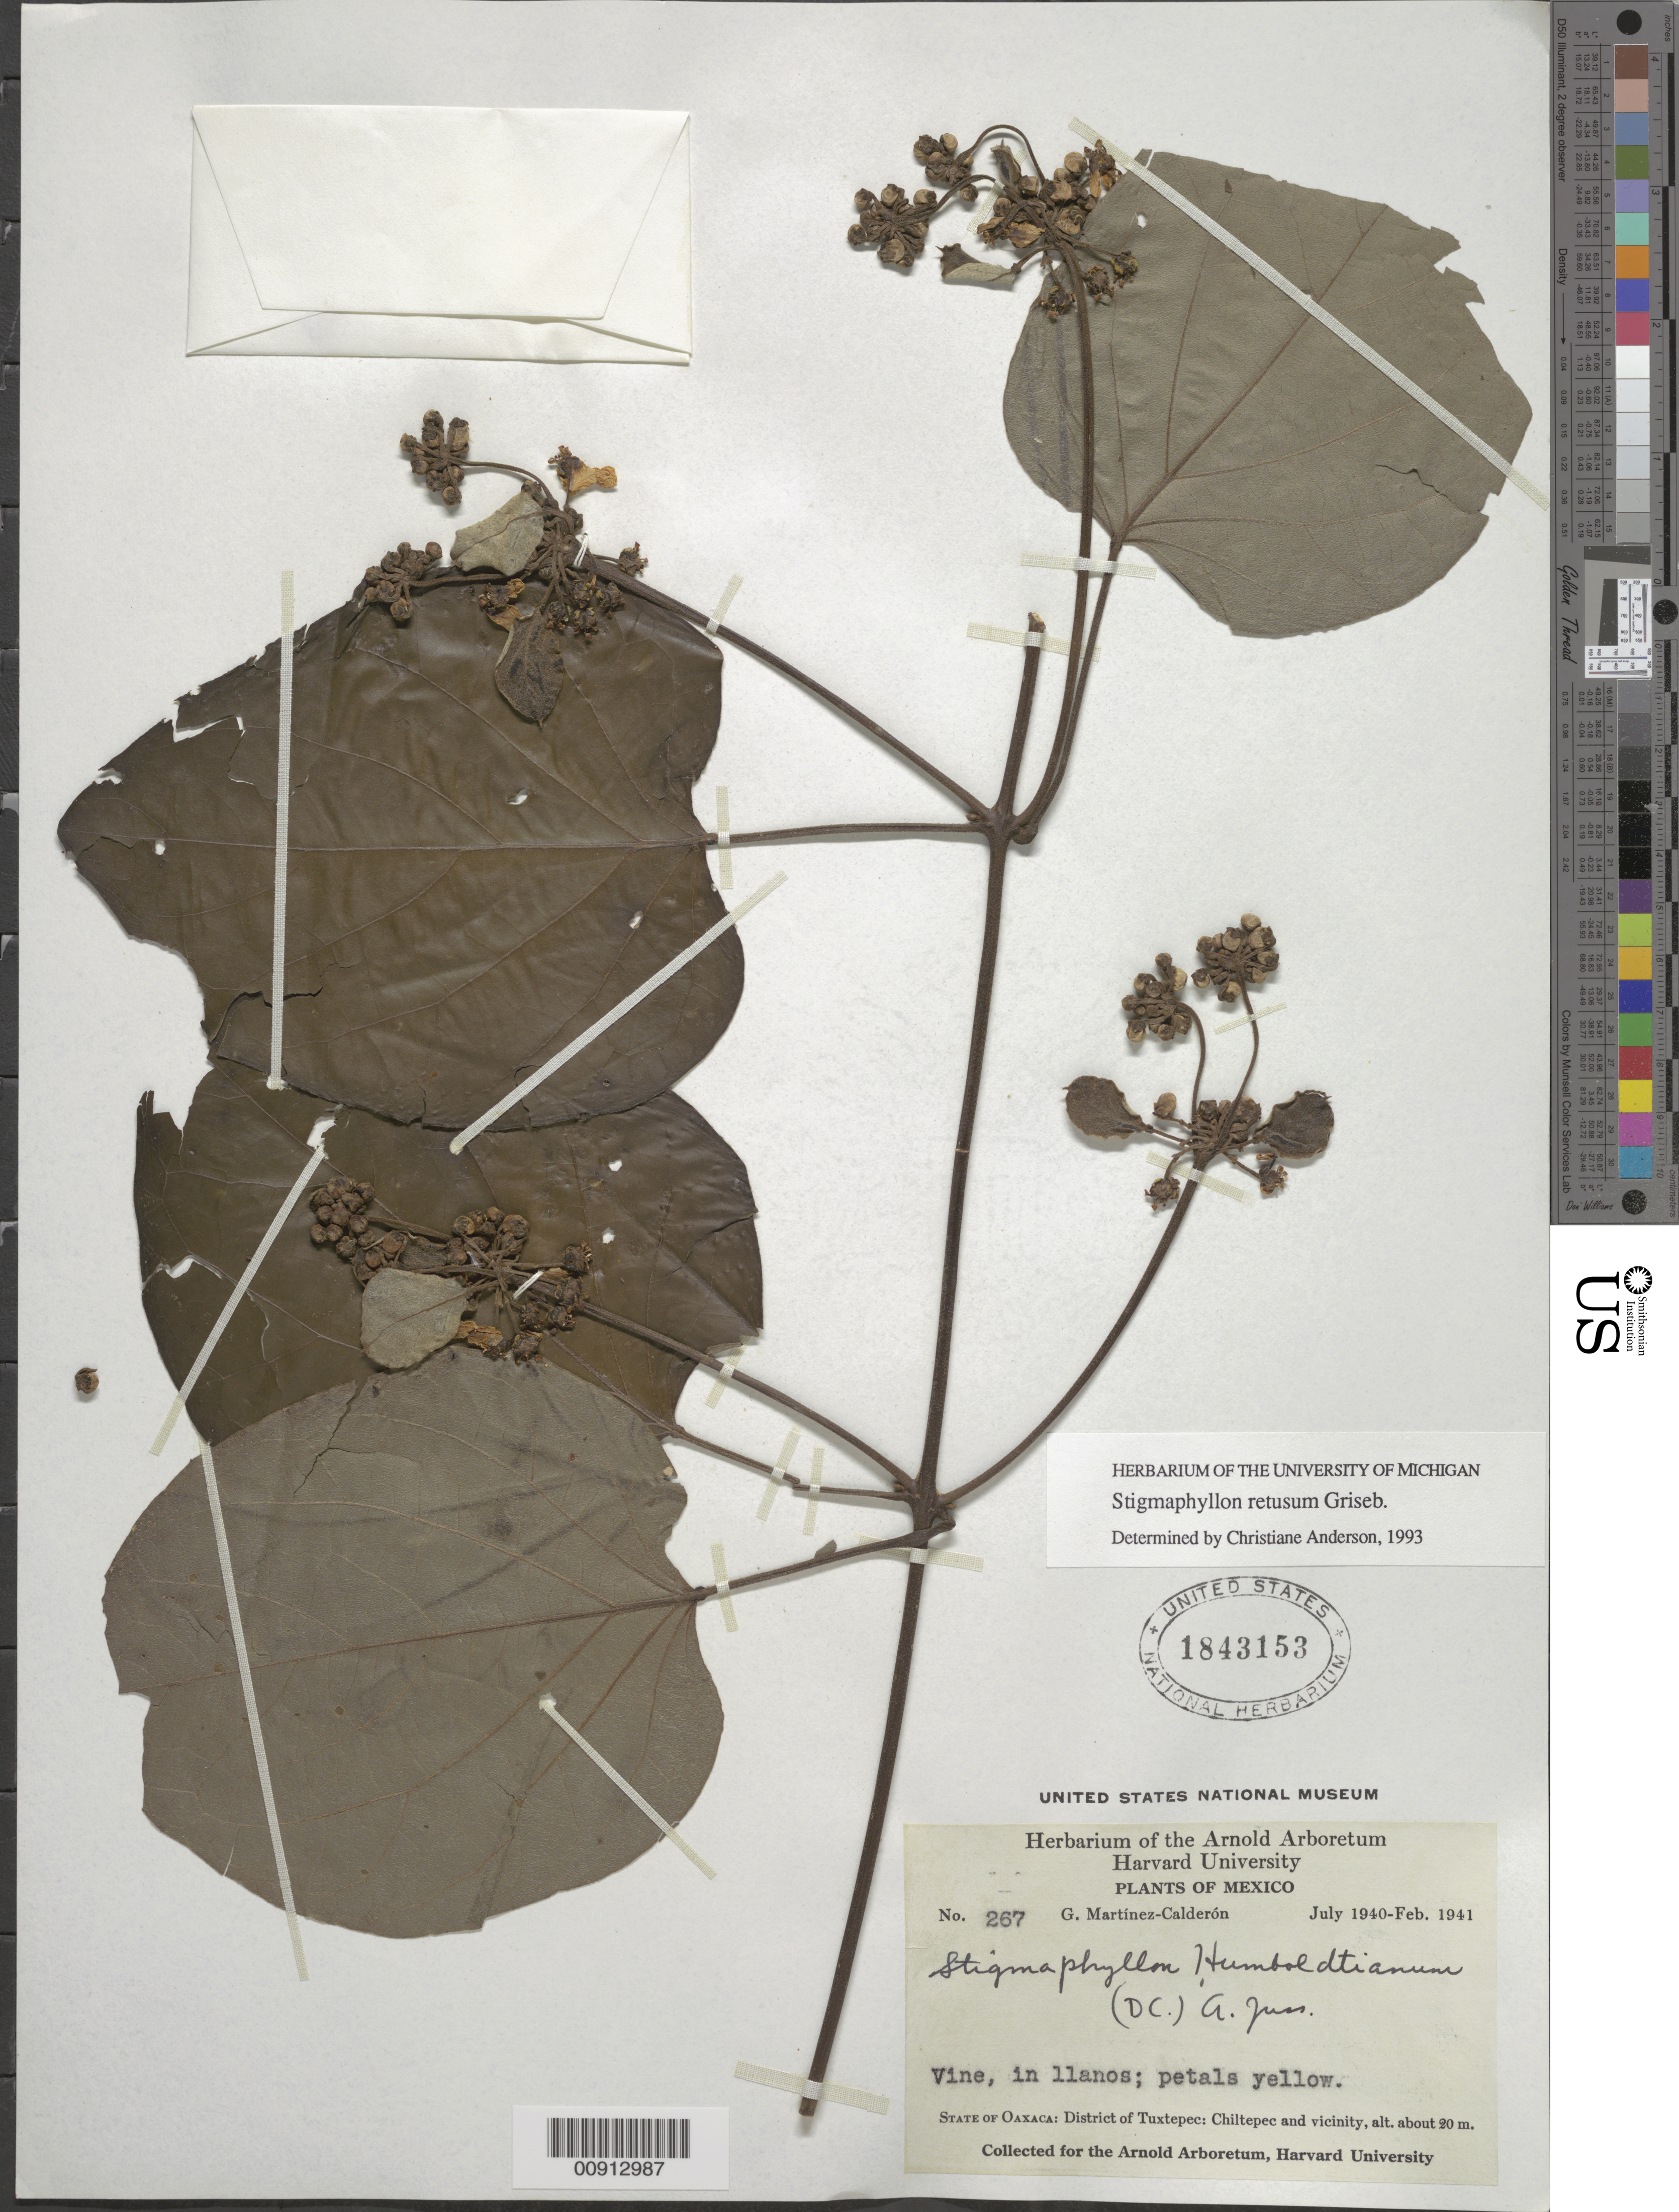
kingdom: Plantae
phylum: Tracheophyta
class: Magnoliopsida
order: Malpighiales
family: Malpighiaceae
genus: Stigmaphyllon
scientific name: Stigmaphyllon retusum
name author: Griseb.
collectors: G. Martinez-C.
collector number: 267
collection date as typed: Jul 1940 to -- Feb 1941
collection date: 1940-07/1941-02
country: Mexico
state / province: Oaxaca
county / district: Tuxtepec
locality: State of Oaxaca: District of Tuxtepec: Chiltepec and vicinity.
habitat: In llanos.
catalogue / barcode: US 1843153